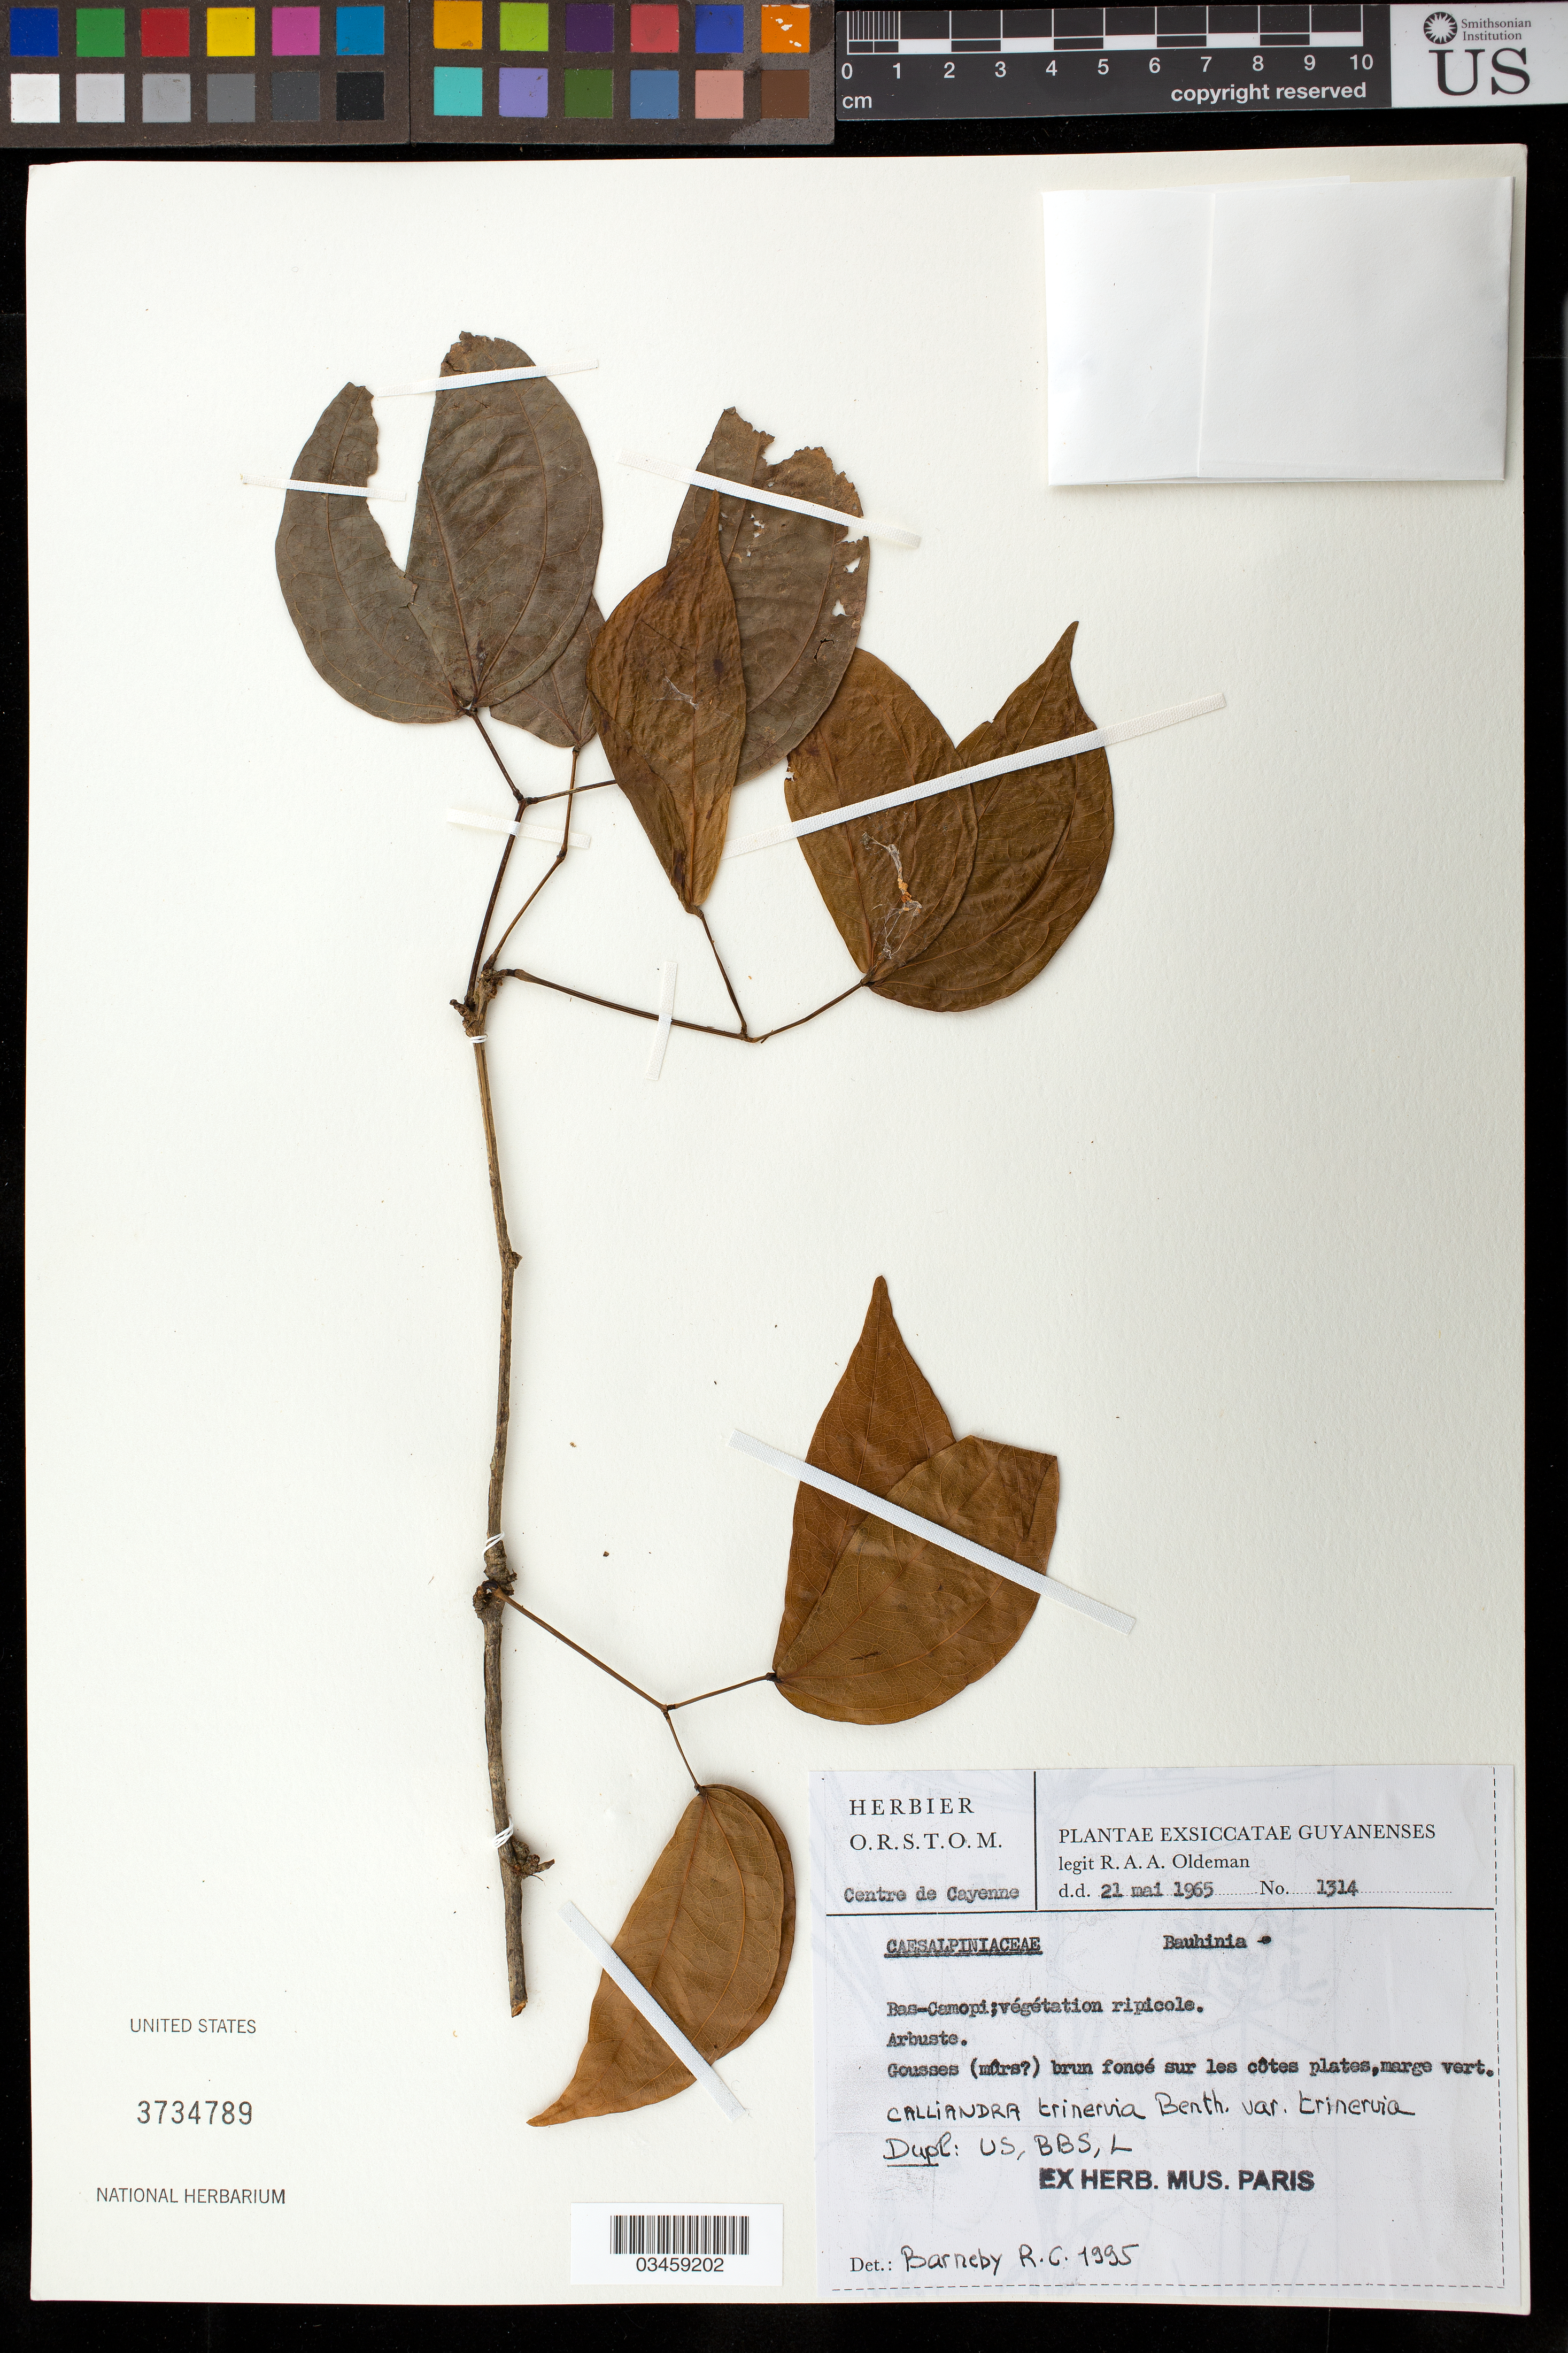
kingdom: Plantae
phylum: Tracheophyta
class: Magnoliopsida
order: Fabales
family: Fabaceae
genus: Calliandra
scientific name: Calliandra trinervia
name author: Benth.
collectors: R. Oldeman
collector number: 1314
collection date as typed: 21-May-65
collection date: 1965-05-21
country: French Guiana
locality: Bas-Camopi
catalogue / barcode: US 3734789